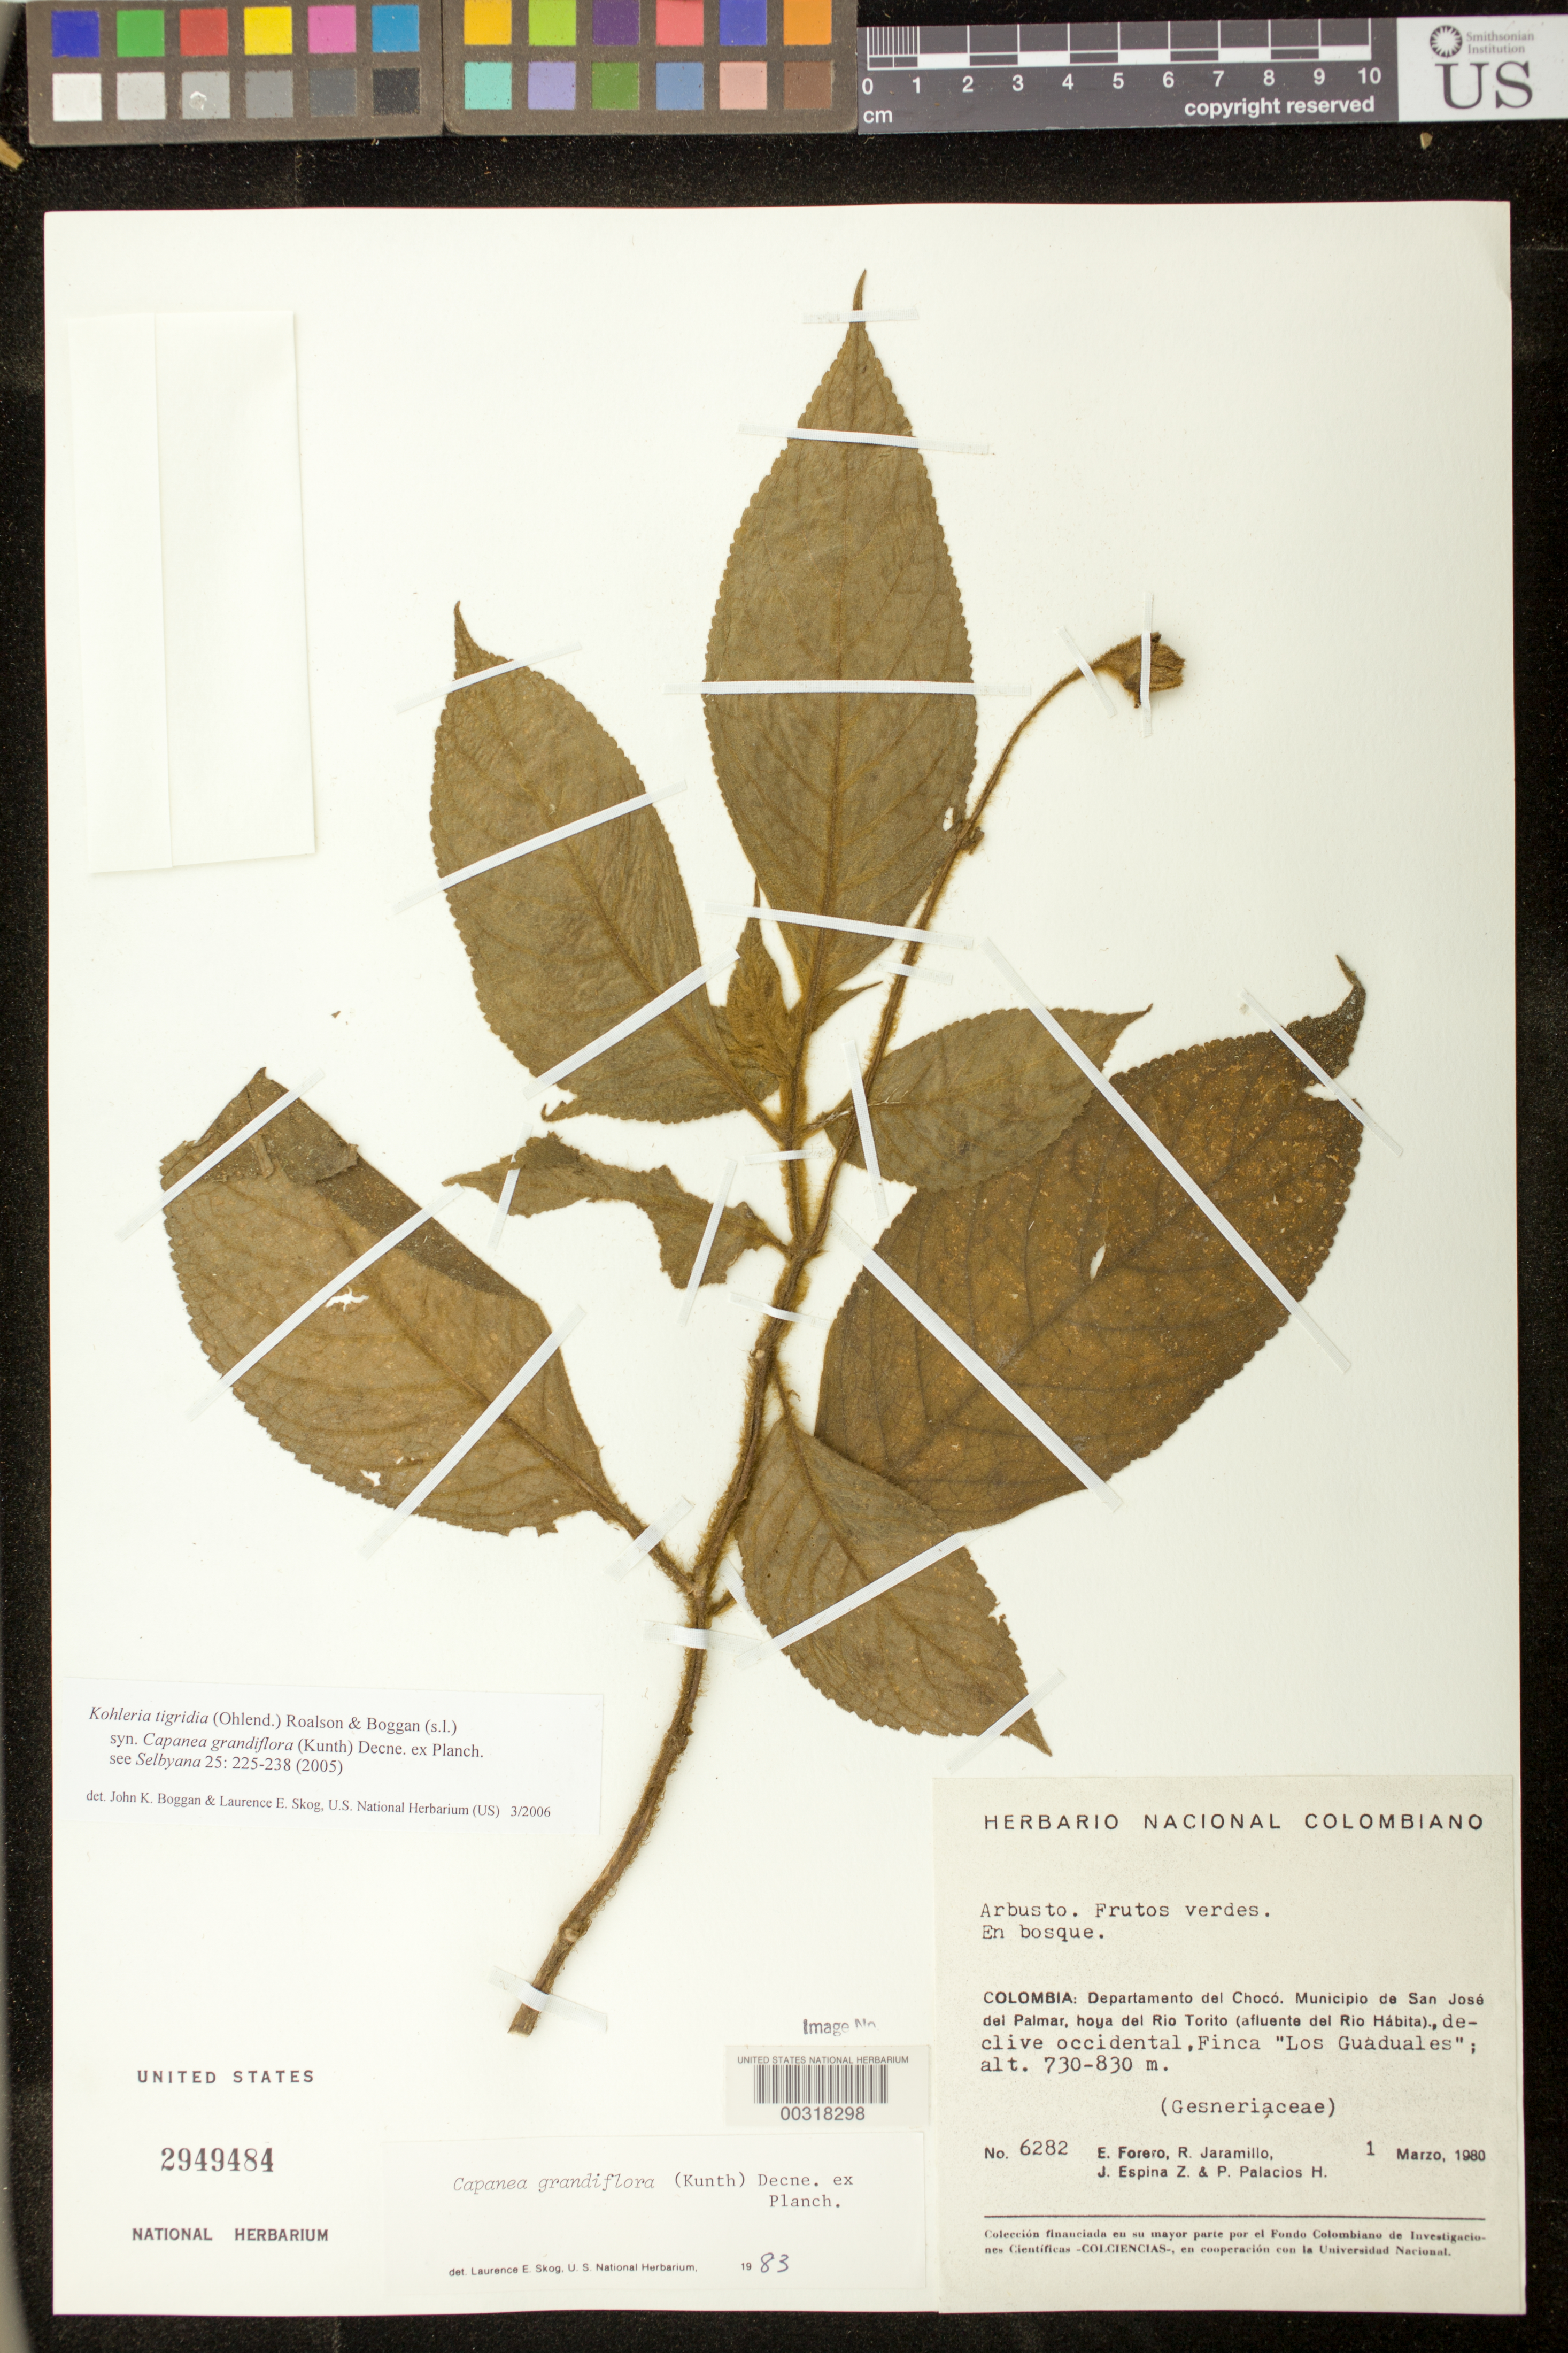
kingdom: Plantae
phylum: Tracheophyta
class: Magnoliopsida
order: Lamiales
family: Gesneriaceae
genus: Kohleria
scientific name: Kohleria tigridia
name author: (Ohlend.) Roalson & Boggan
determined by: Boggan, J. K.; Skog, L. E.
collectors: E. Forero, R. Jaramillo M., J. Espina Z. & P. Palacios H.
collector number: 6282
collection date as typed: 01 Mar 1980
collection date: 1980-03-01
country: Colombia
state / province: Chocó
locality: Mun. of San Jose del Palmar, valley of Rio Torito, western slope, Finca "Los Guaduales"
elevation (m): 730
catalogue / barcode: US 2949484